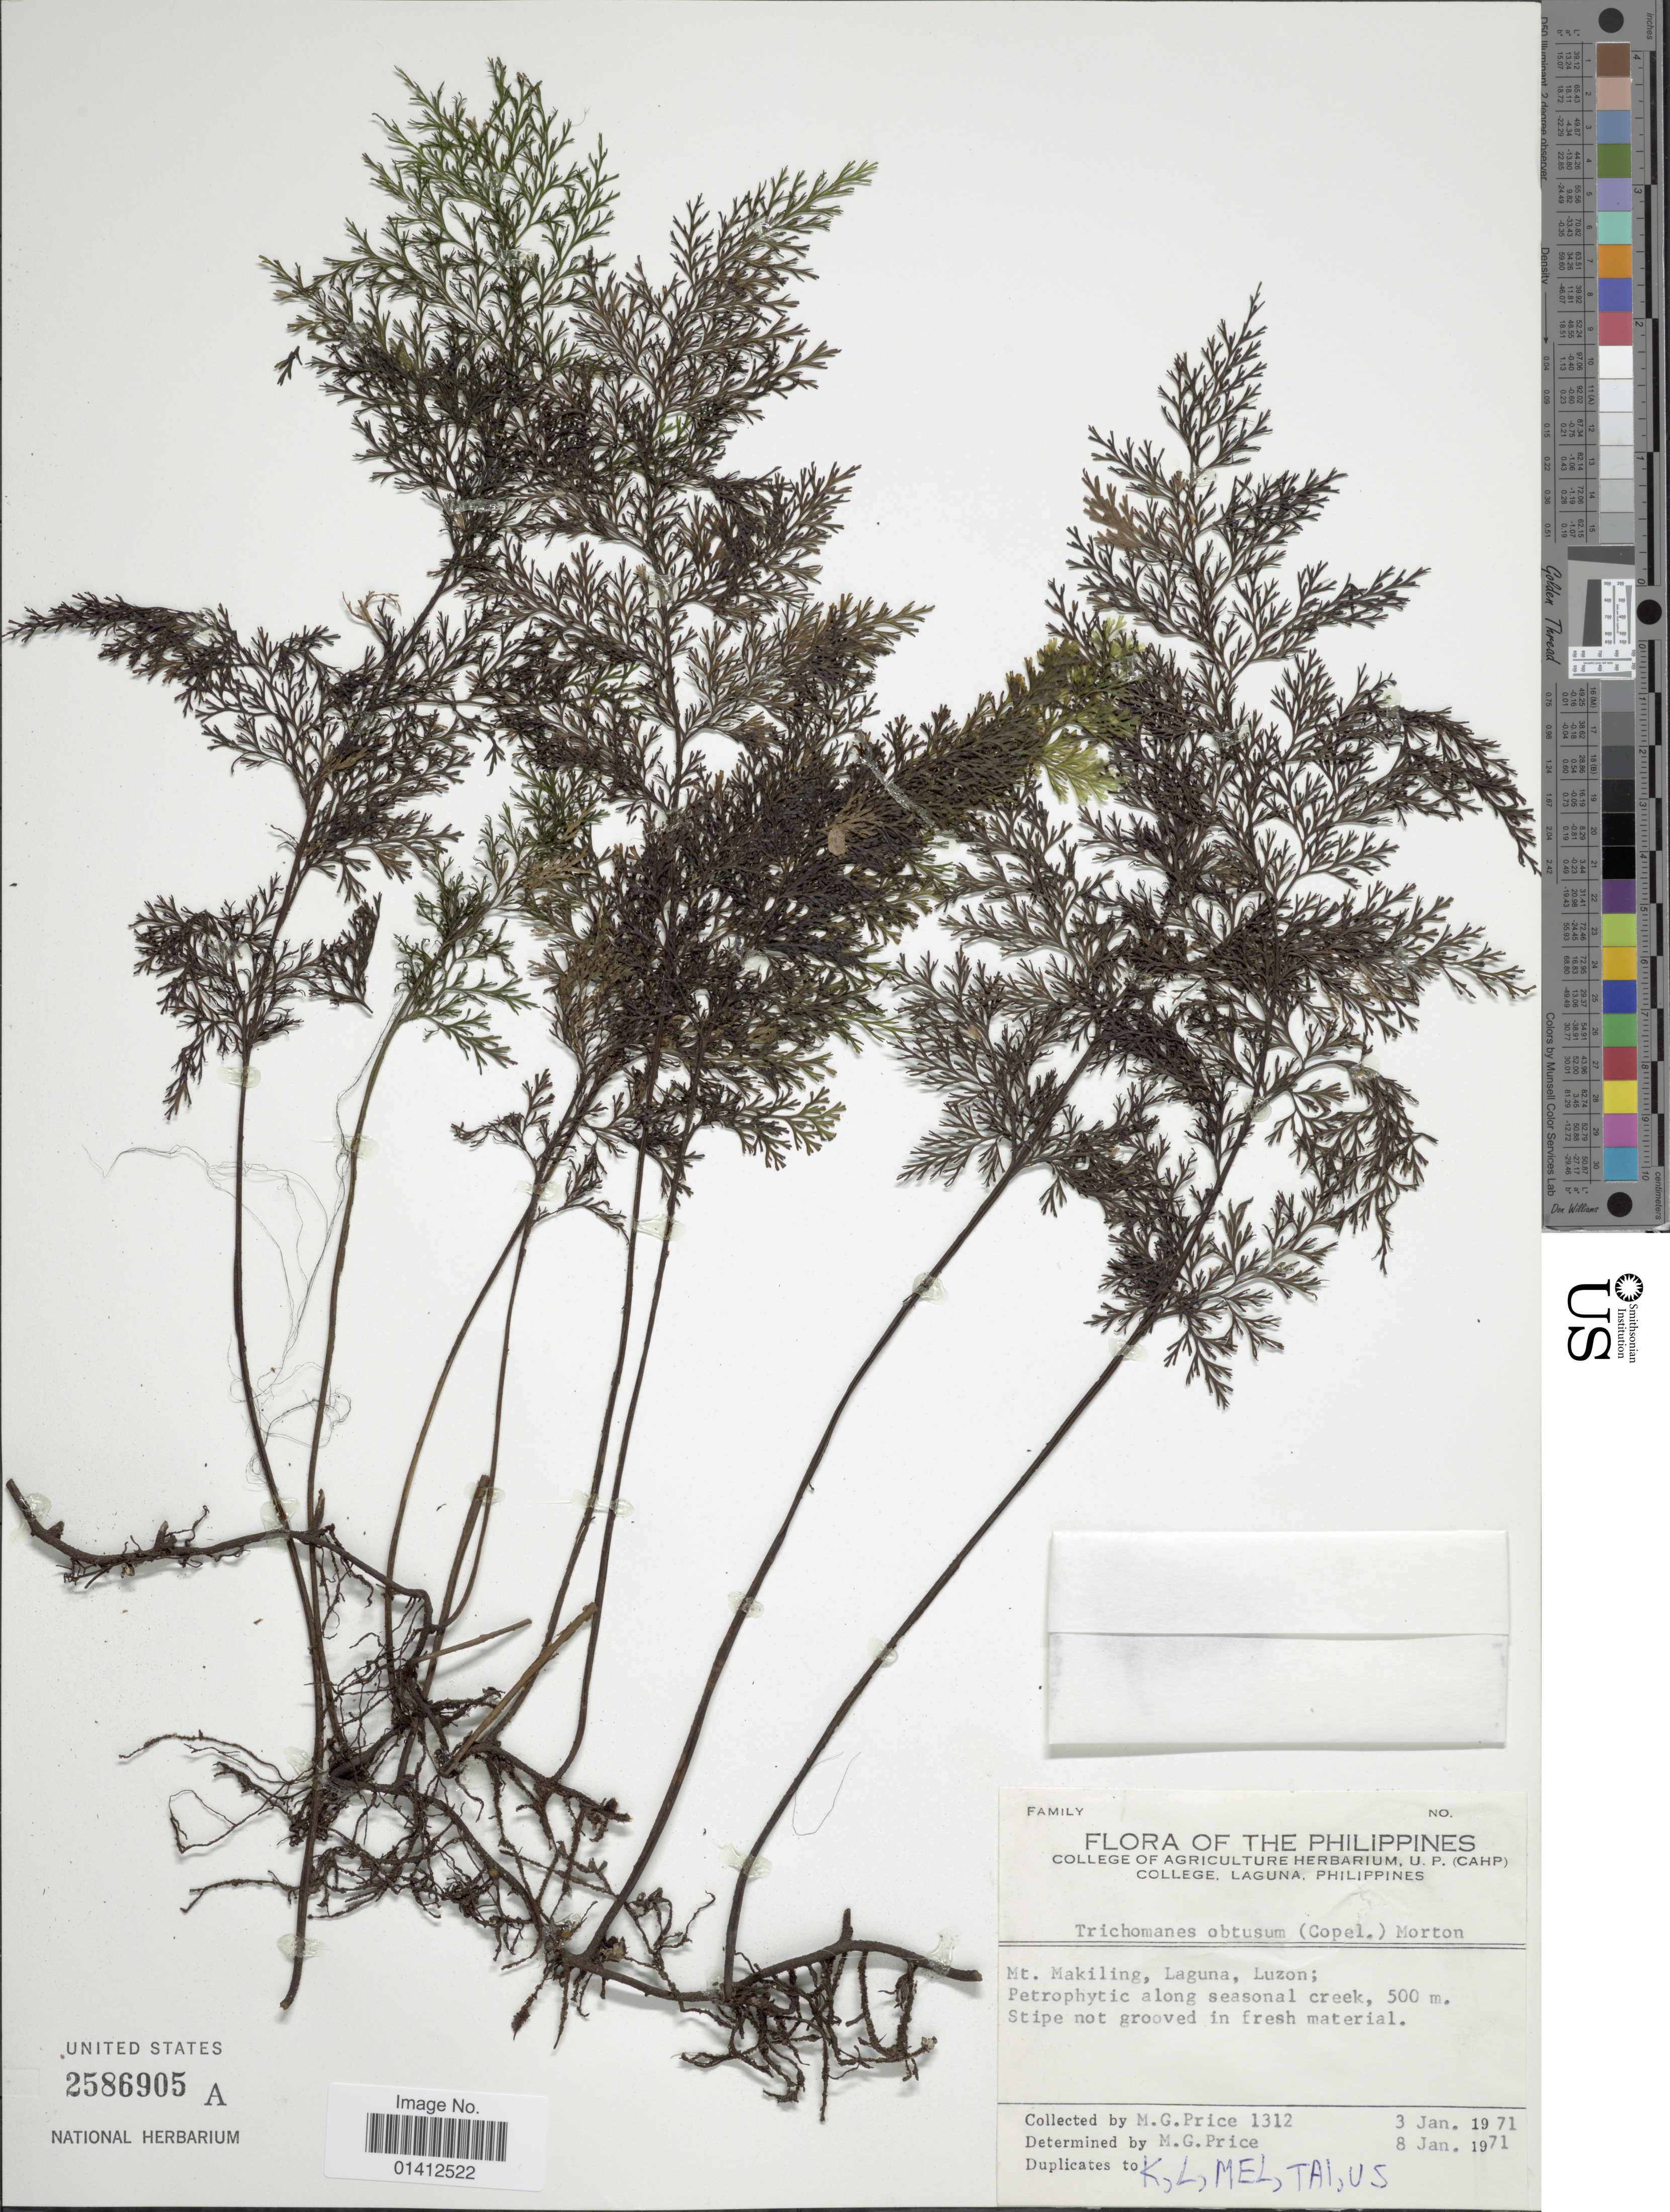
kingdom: Plantae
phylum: Tracheophyta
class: Polypodiopsida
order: Hymenophyllales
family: Hymenophyllaceae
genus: Vandenboschia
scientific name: Vandenboschia obtusa (Copel.) comb. ined.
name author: (Copel.)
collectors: M. G. Price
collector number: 1312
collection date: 1971-01-03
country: Philippines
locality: Mt Makiling, Laguna, Luzon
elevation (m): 500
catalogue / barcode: US 2586905A